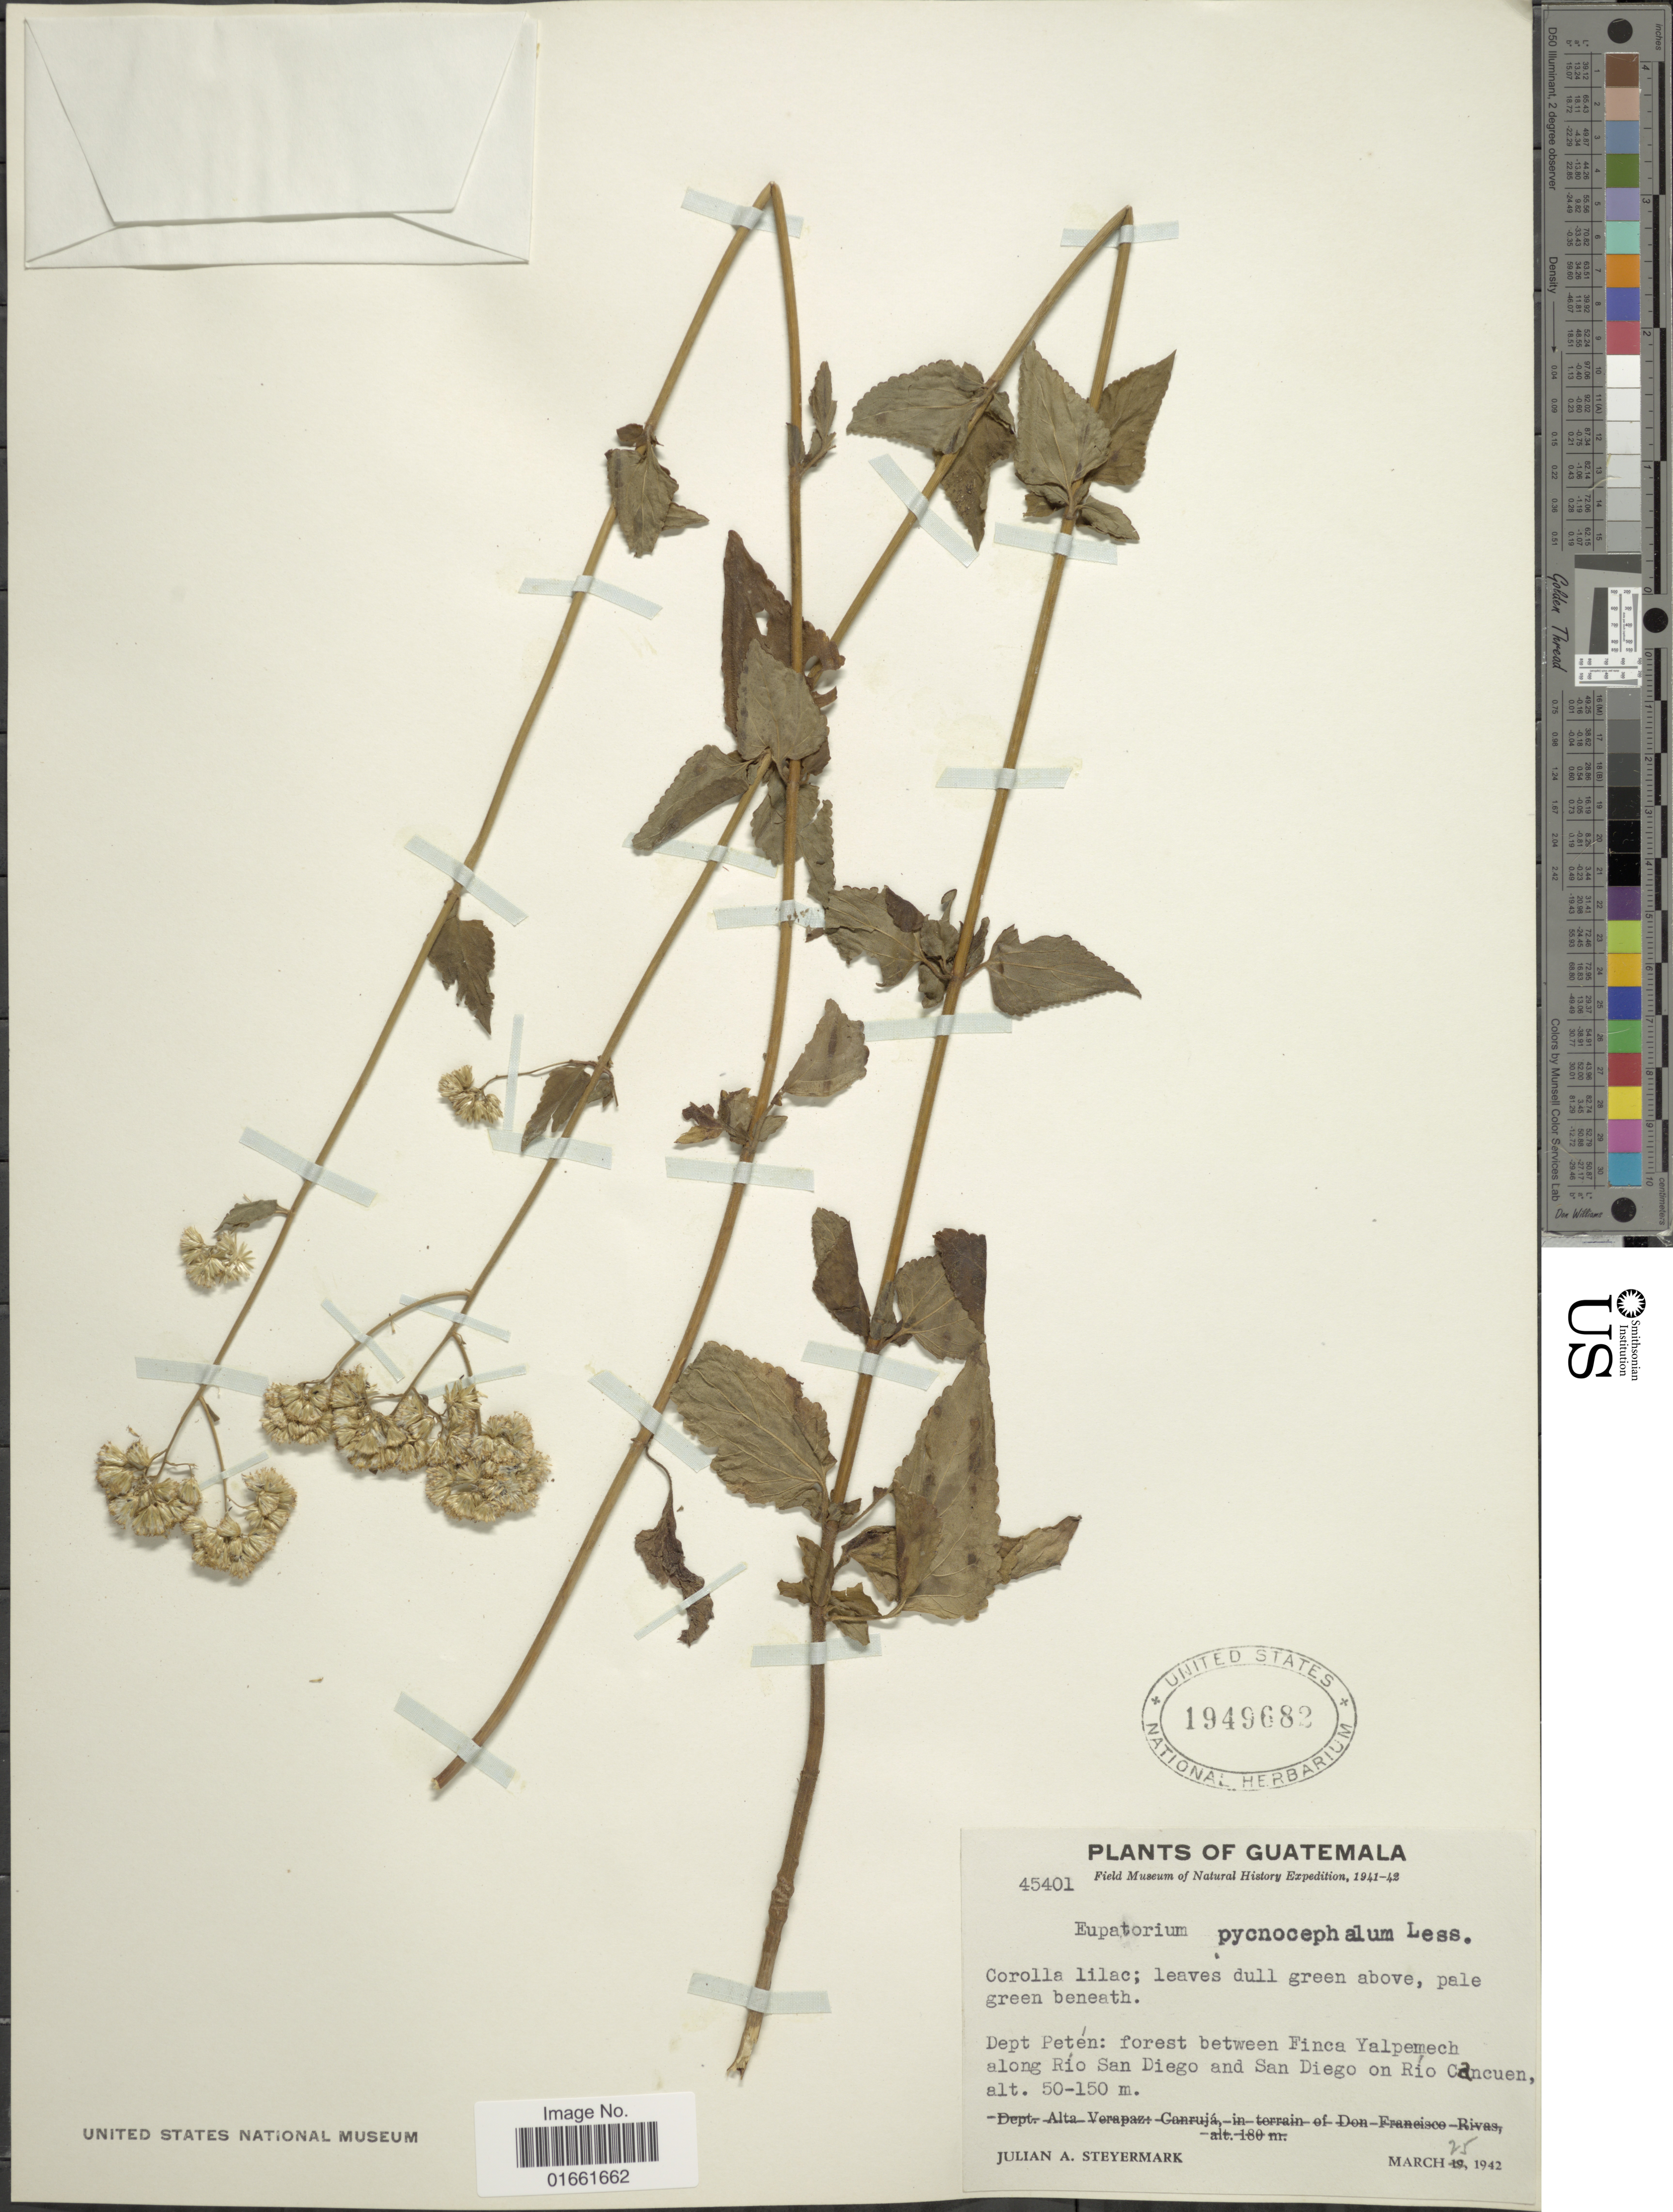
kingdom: Plantae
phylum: Tracheophyta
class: Magnoliopsida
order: Asterales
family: Asteraceae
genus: Fleischmannia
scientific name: Fleischmannia pratensis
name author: (Klatt) R.M. King & H. Rob.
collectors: J. Steyermark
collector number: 45401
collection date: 1942-03-25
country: Guatemala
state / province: El Petén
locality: Dept Peten: forest betweenFinca Yalpemech along Rio San Diego and San Diego on Rio Cancuen.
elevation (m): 50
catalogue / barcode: US 1949682